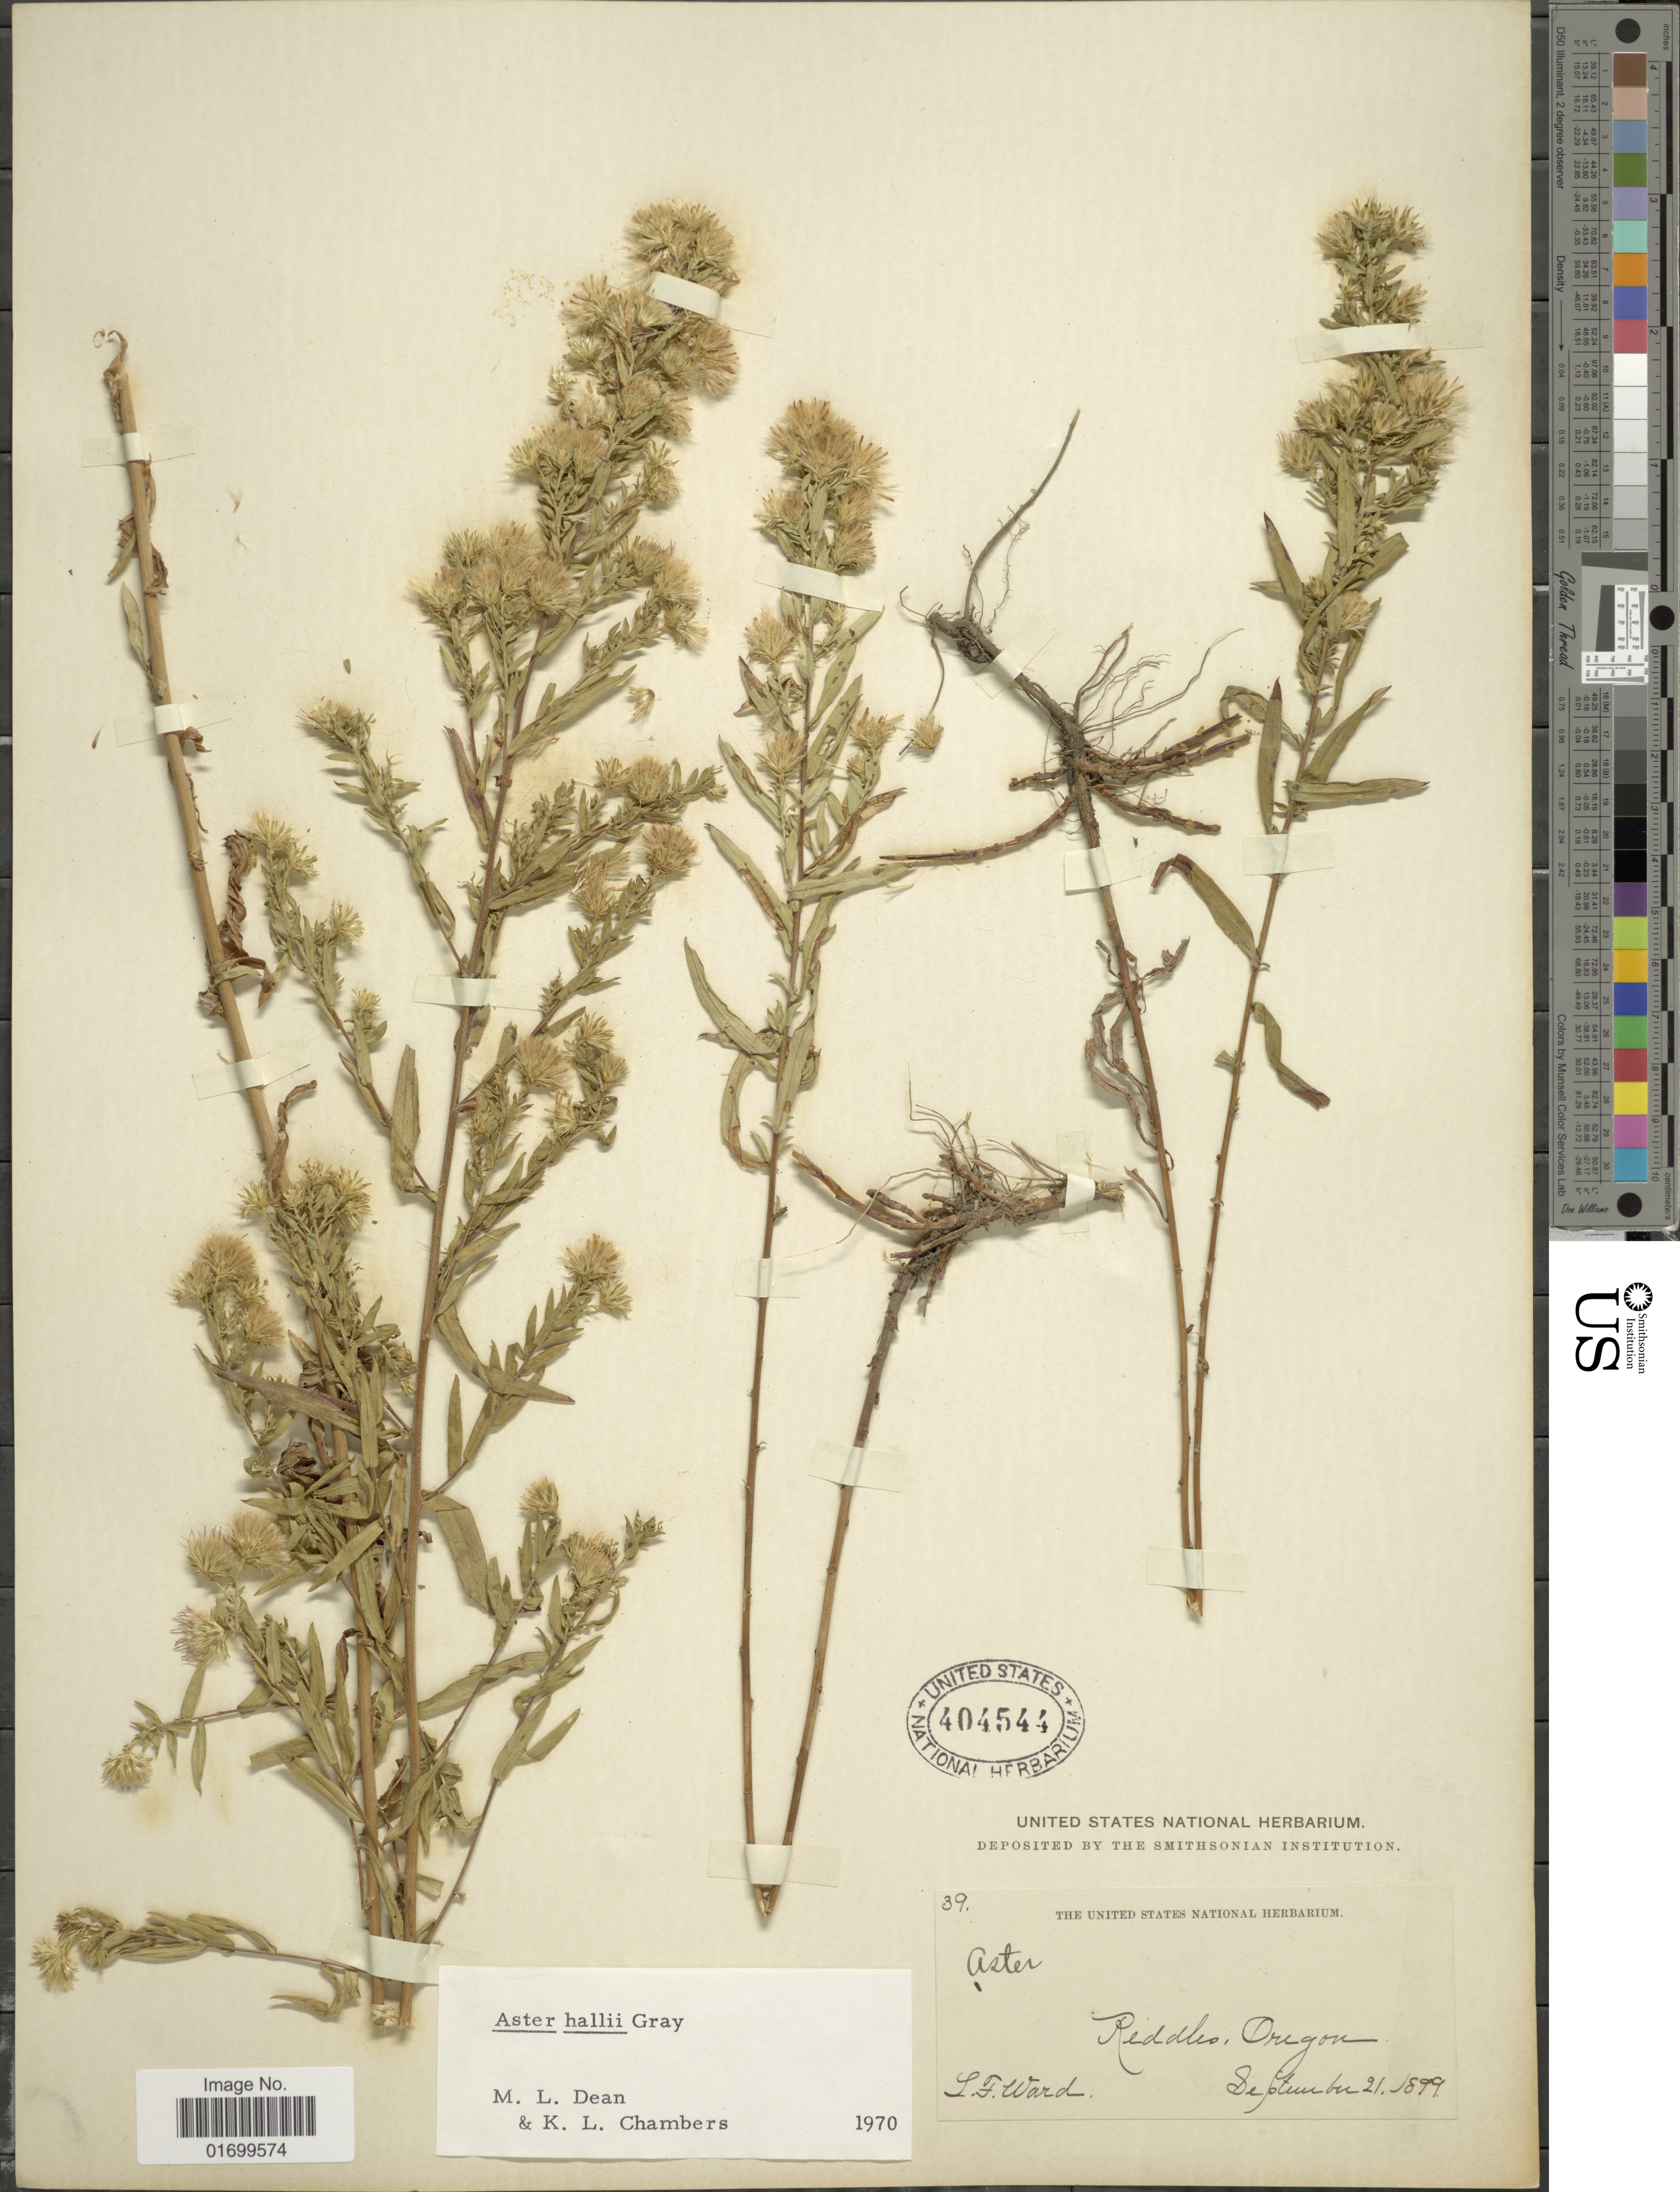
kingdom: Plantae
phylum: Tracheophyta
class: Magnoliopsida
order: Asterales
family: Asteraceae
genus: Symphyotrichum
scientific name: Symphyotrichum hallii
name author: (A. Gray) G.L. Nesom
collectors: L. Ward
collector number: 39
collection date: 1899-09-21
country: United States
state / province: Oregon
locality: Riddles.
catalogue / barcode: US 404544